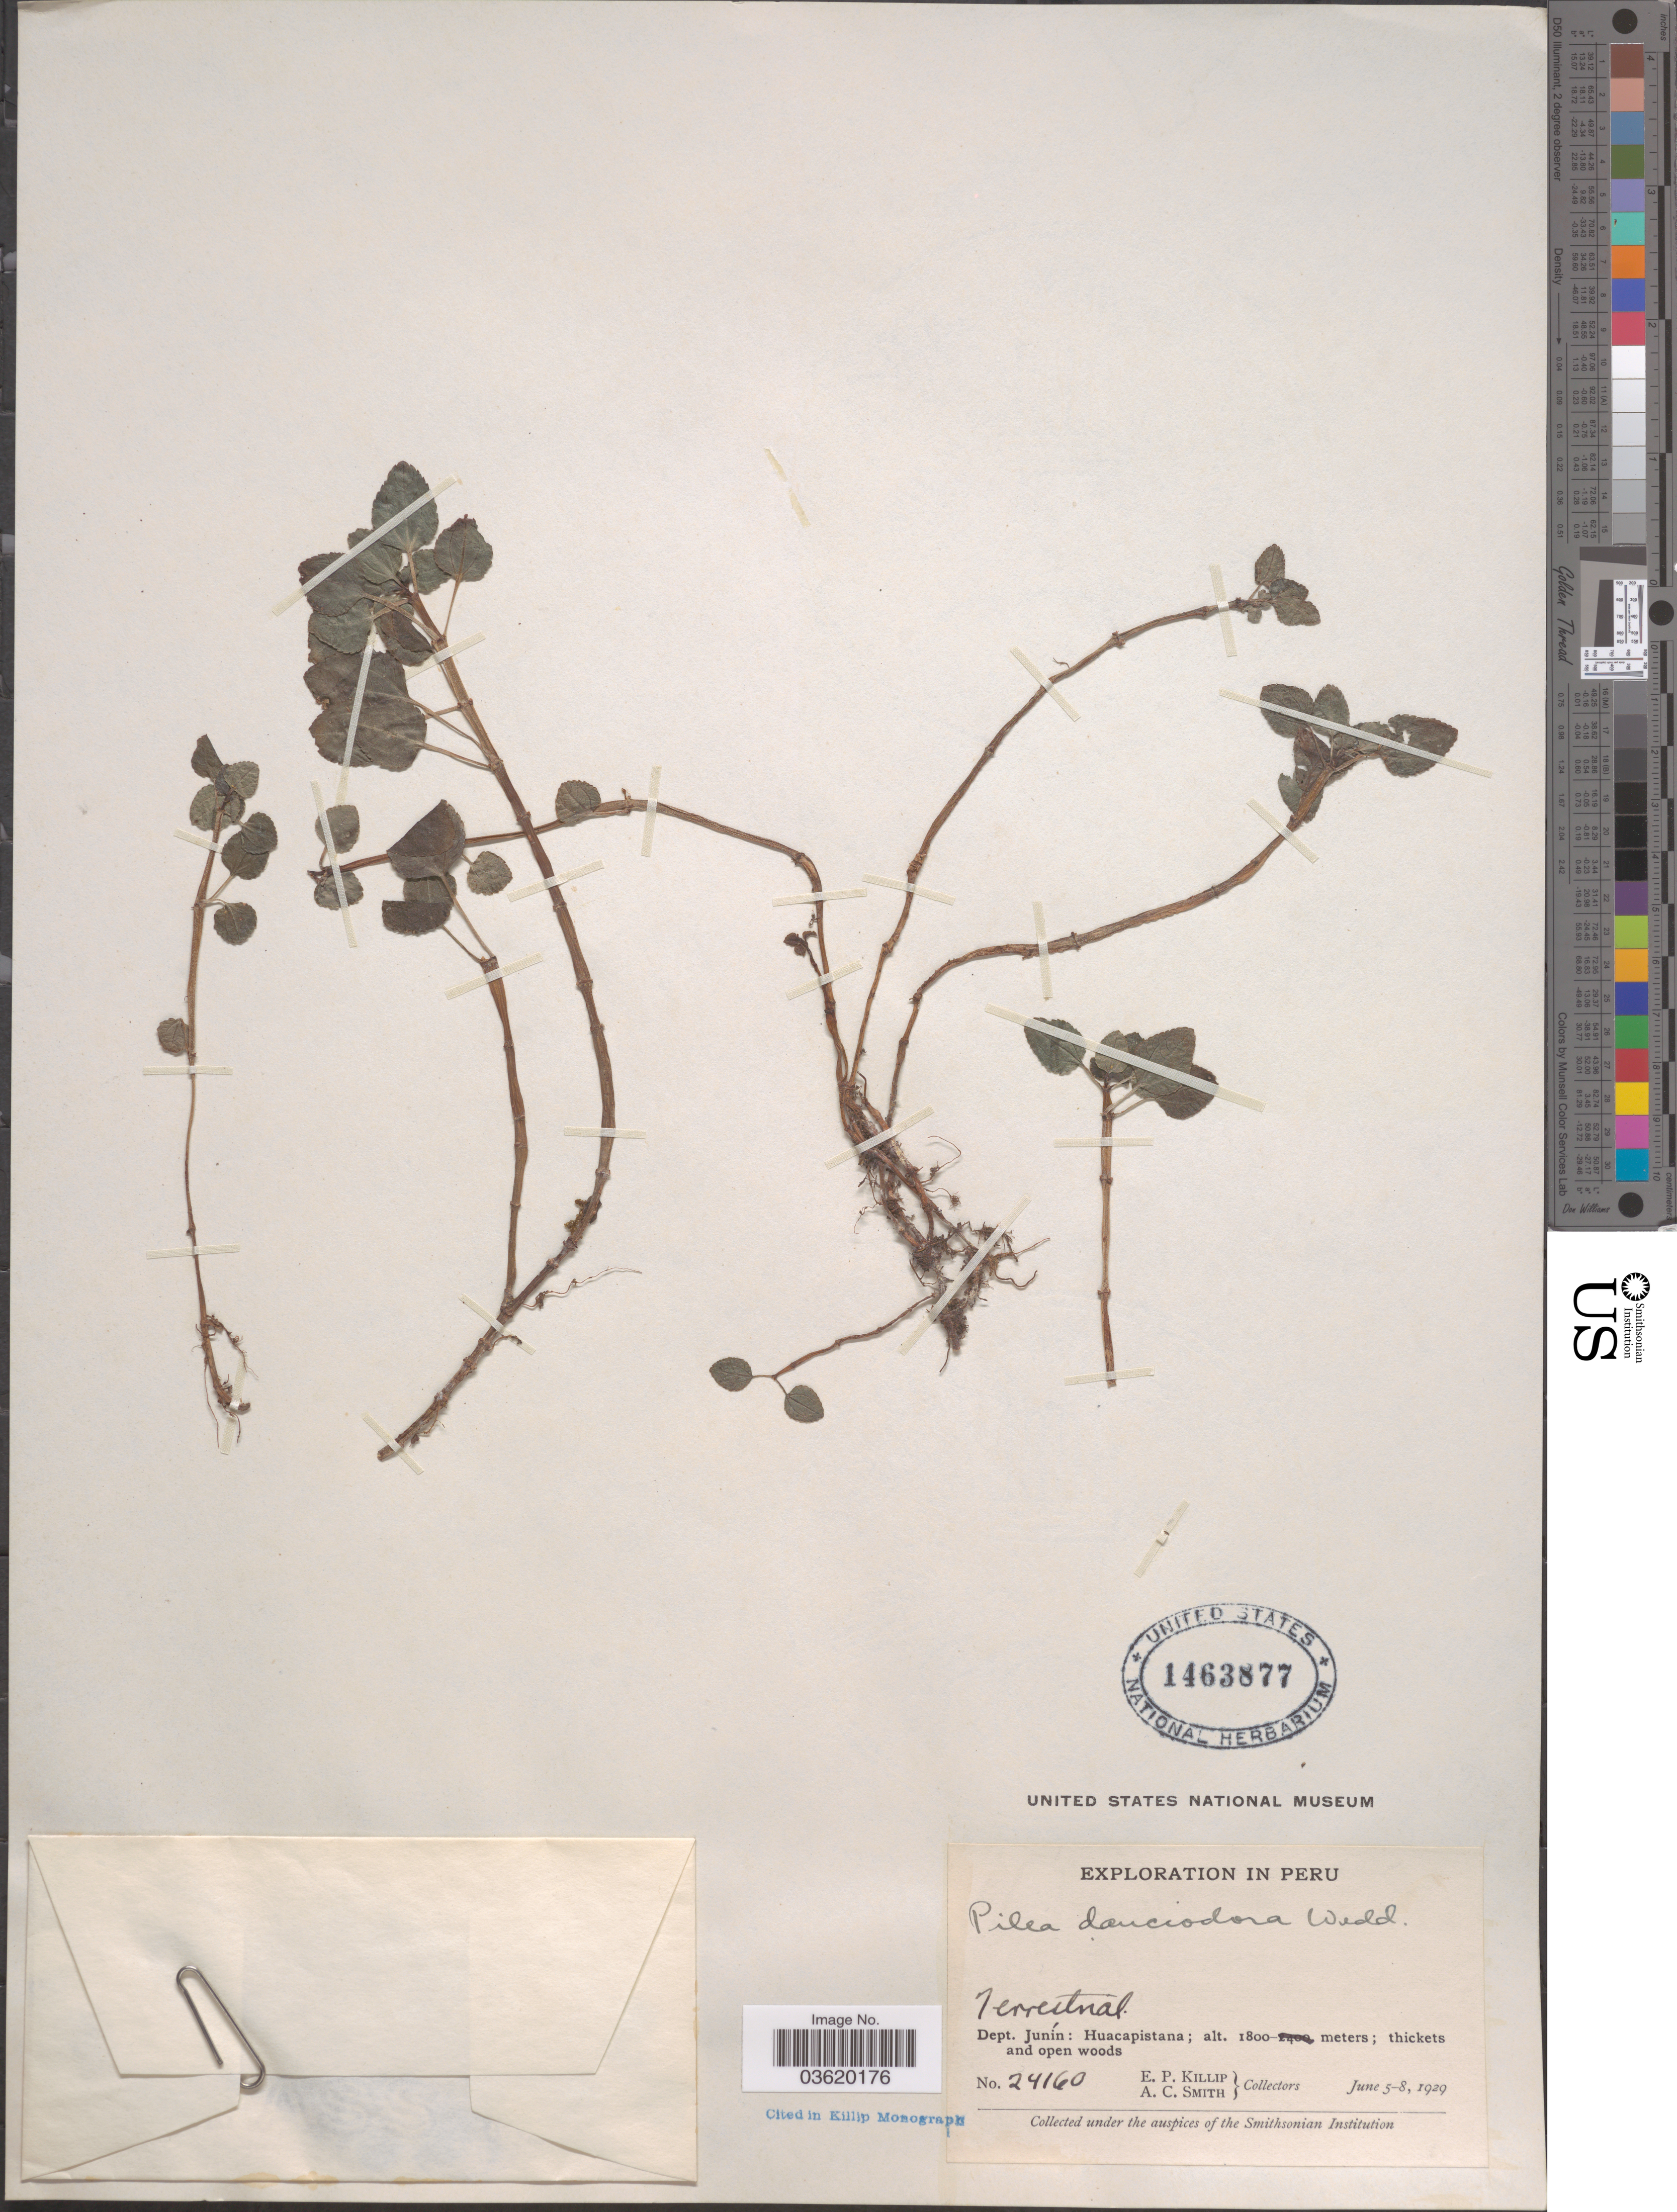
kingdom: Plantae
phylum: Tracheophyta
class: Magnoliopsida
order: Rosales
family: Urticaceae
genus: Pilea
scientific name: Pilea dauciodora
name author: Pav. ex Wedd.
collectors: E. P. Killip & A. C. Smith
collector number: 24160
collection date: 1929-06-05/1929-06-08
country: Peru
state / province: Junín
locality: Dept. Junín: Huacapistana.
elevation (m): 1800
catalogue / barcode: US 1463877